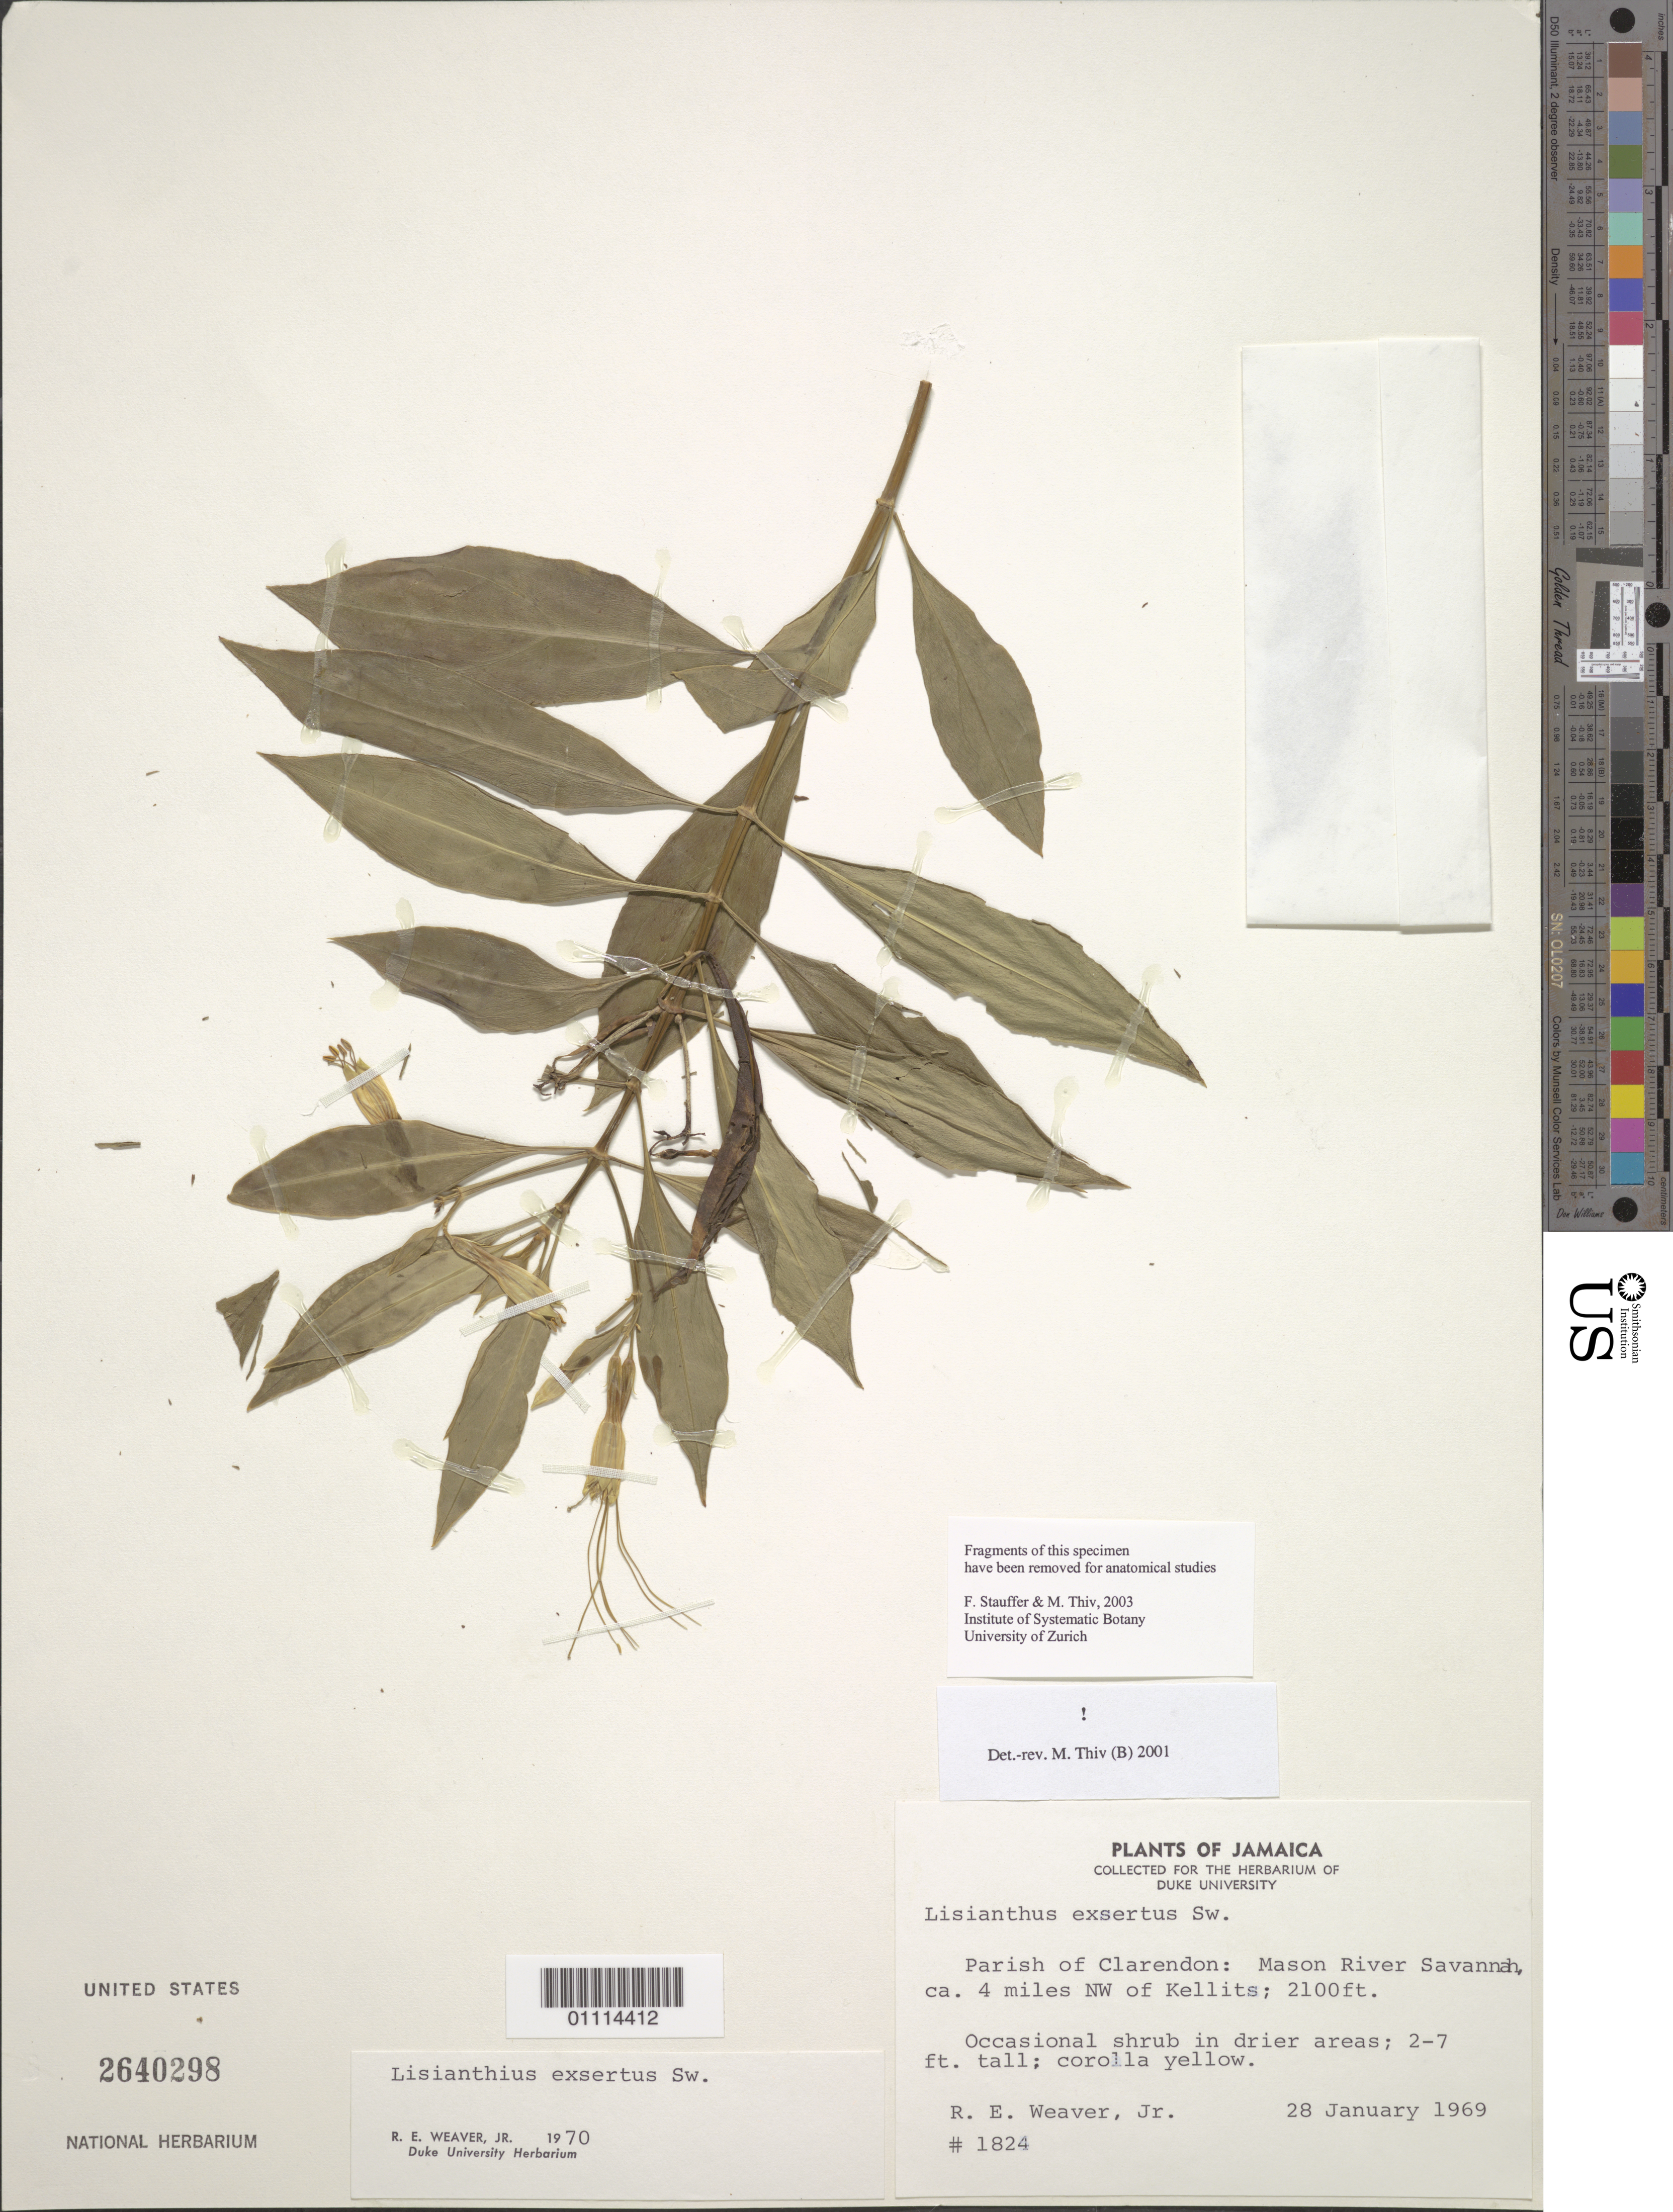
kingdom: Plantae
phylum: Tracheophyta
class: Magnoliopsida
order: Gentianales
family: Gentianaceae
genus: Lisianthius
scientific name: Lisianthius exsertus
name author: Sw.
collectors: R. Weaver Jr.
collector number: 1824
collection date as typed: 28 Jan 1969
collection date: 1969-01-28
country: Jamaica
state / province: Clarendon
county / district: Mason River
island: Jamaica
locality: Mason River Savannah ca. 4 miles NW of Kellits. Occasional shrub in drier areas.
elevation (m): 640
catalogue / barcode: US 2640298